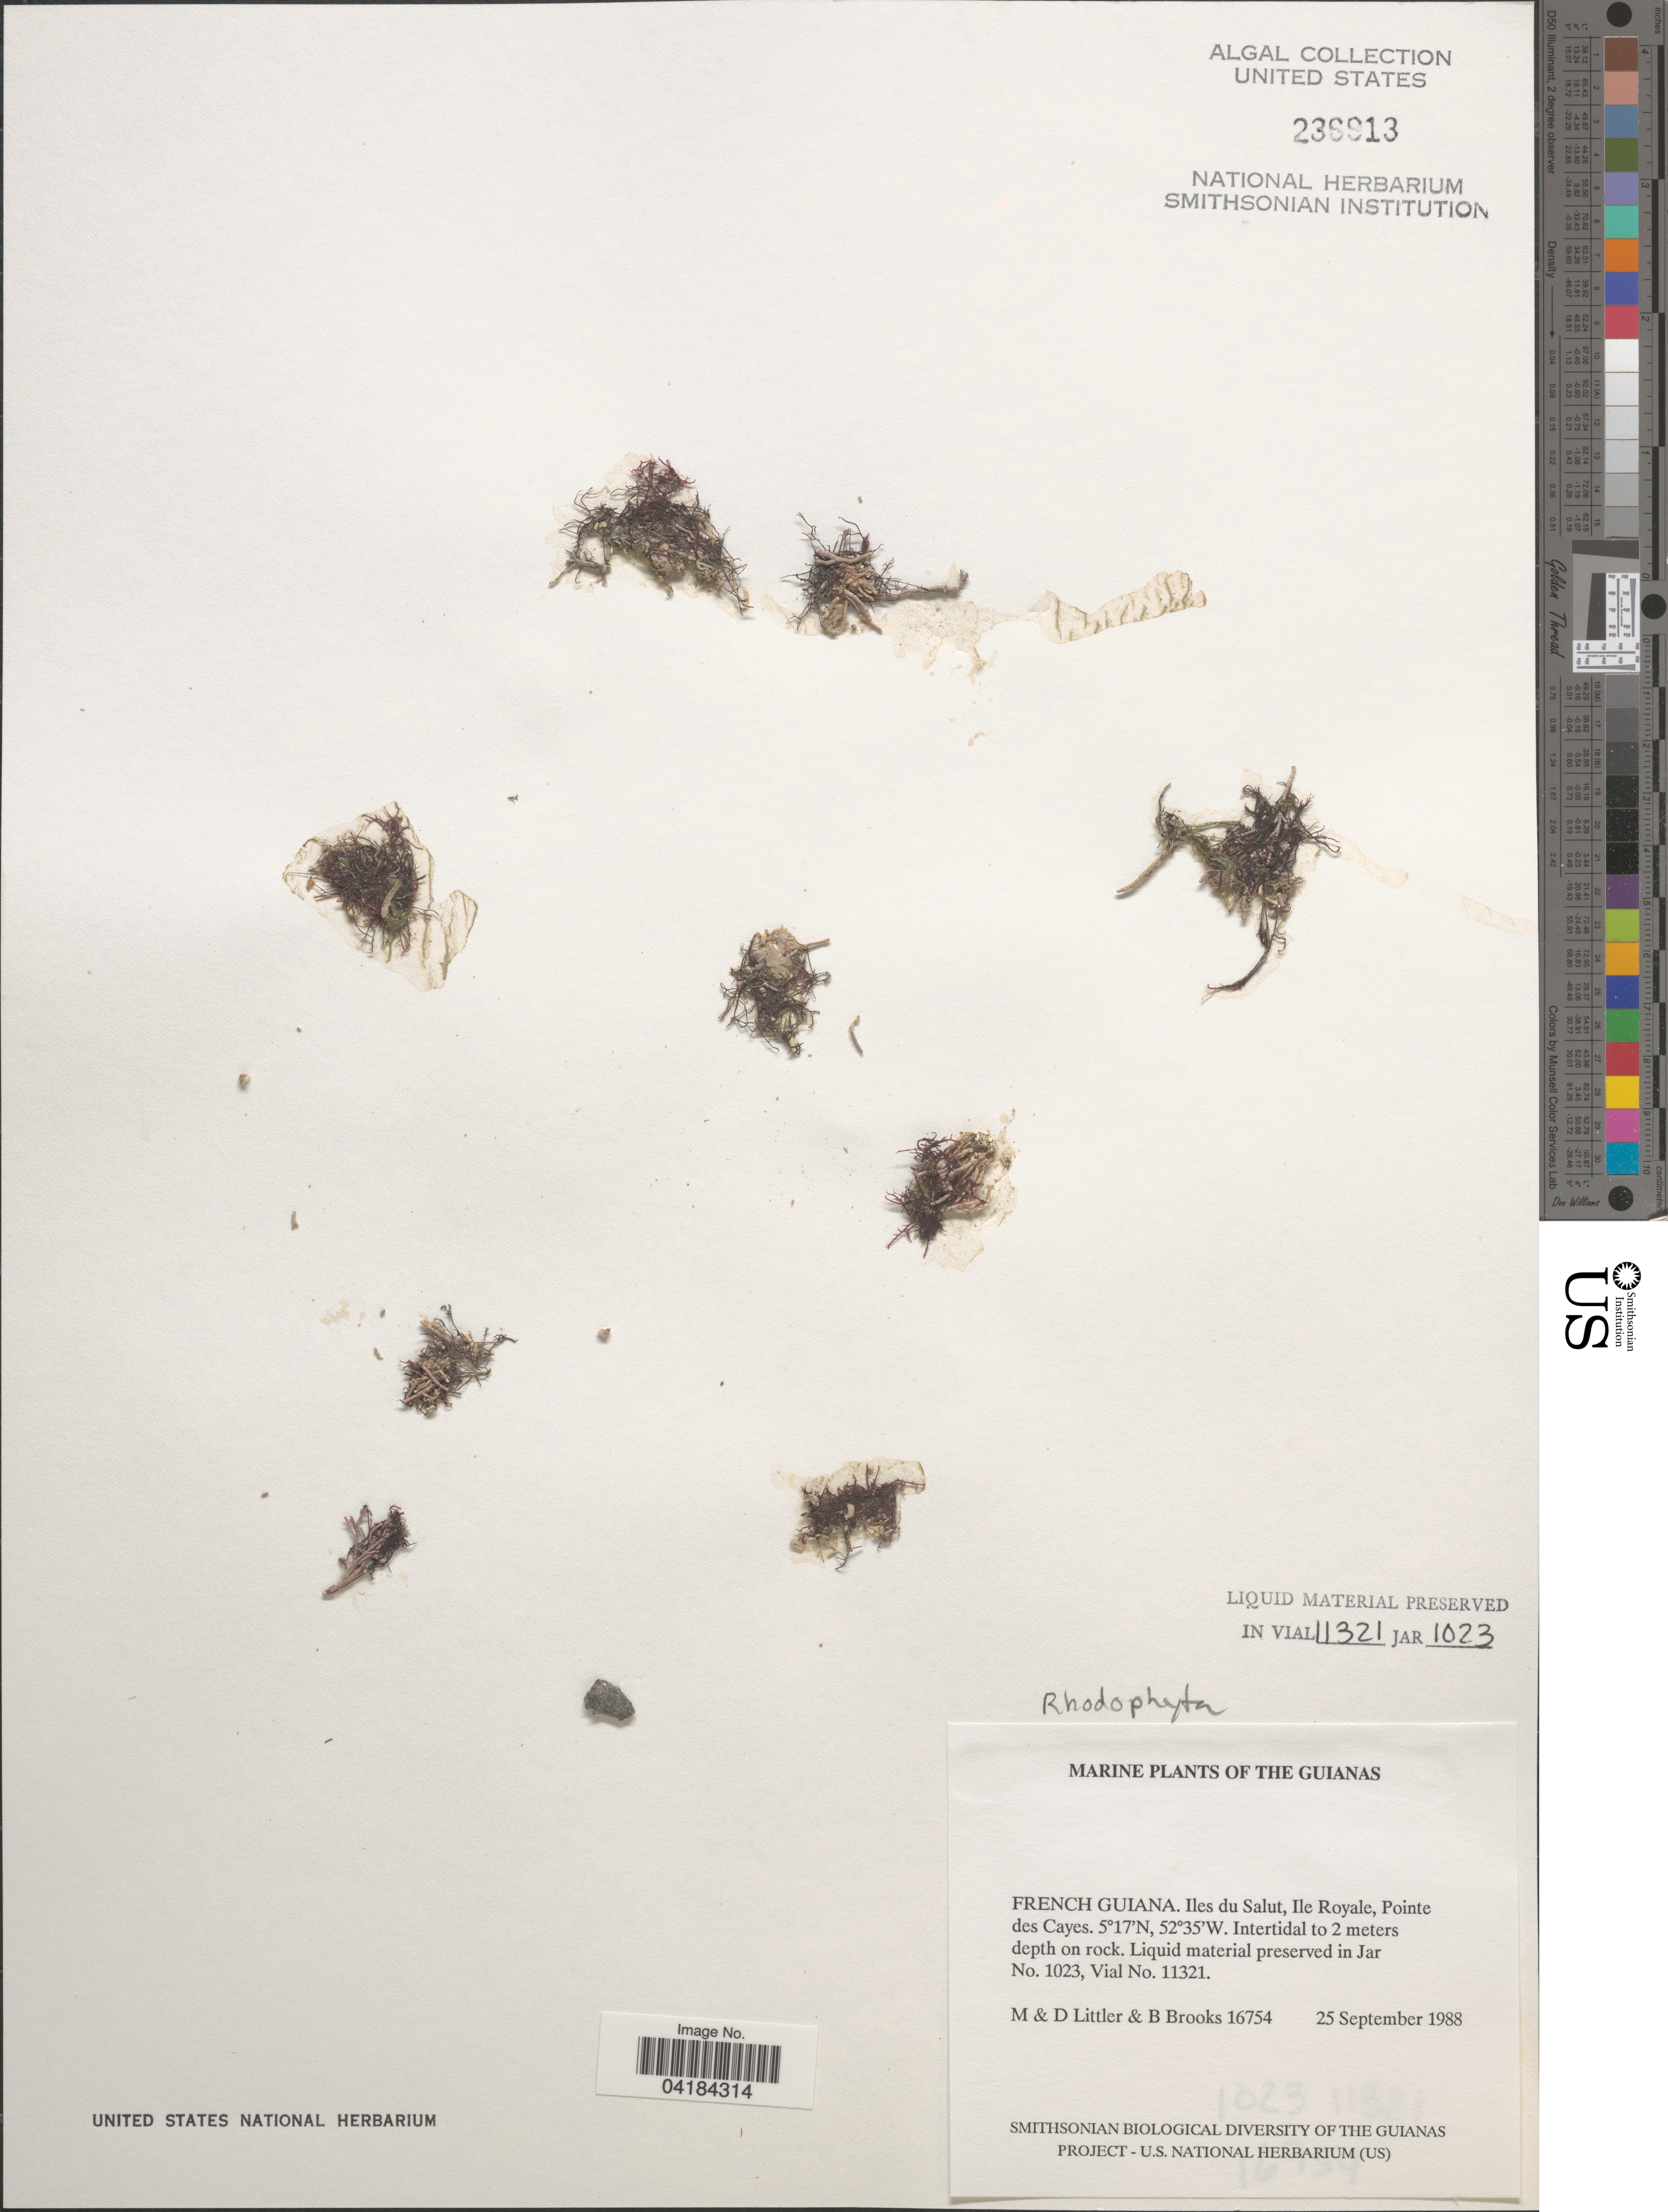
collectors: M. Littler, D. S. Littler & B. Brooks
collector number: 16754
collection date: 1988-09-25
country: French Guiana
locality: The Guianas. Iles du Salut, Ile Royale, Pointe des Cayes.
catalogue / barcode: US 236913